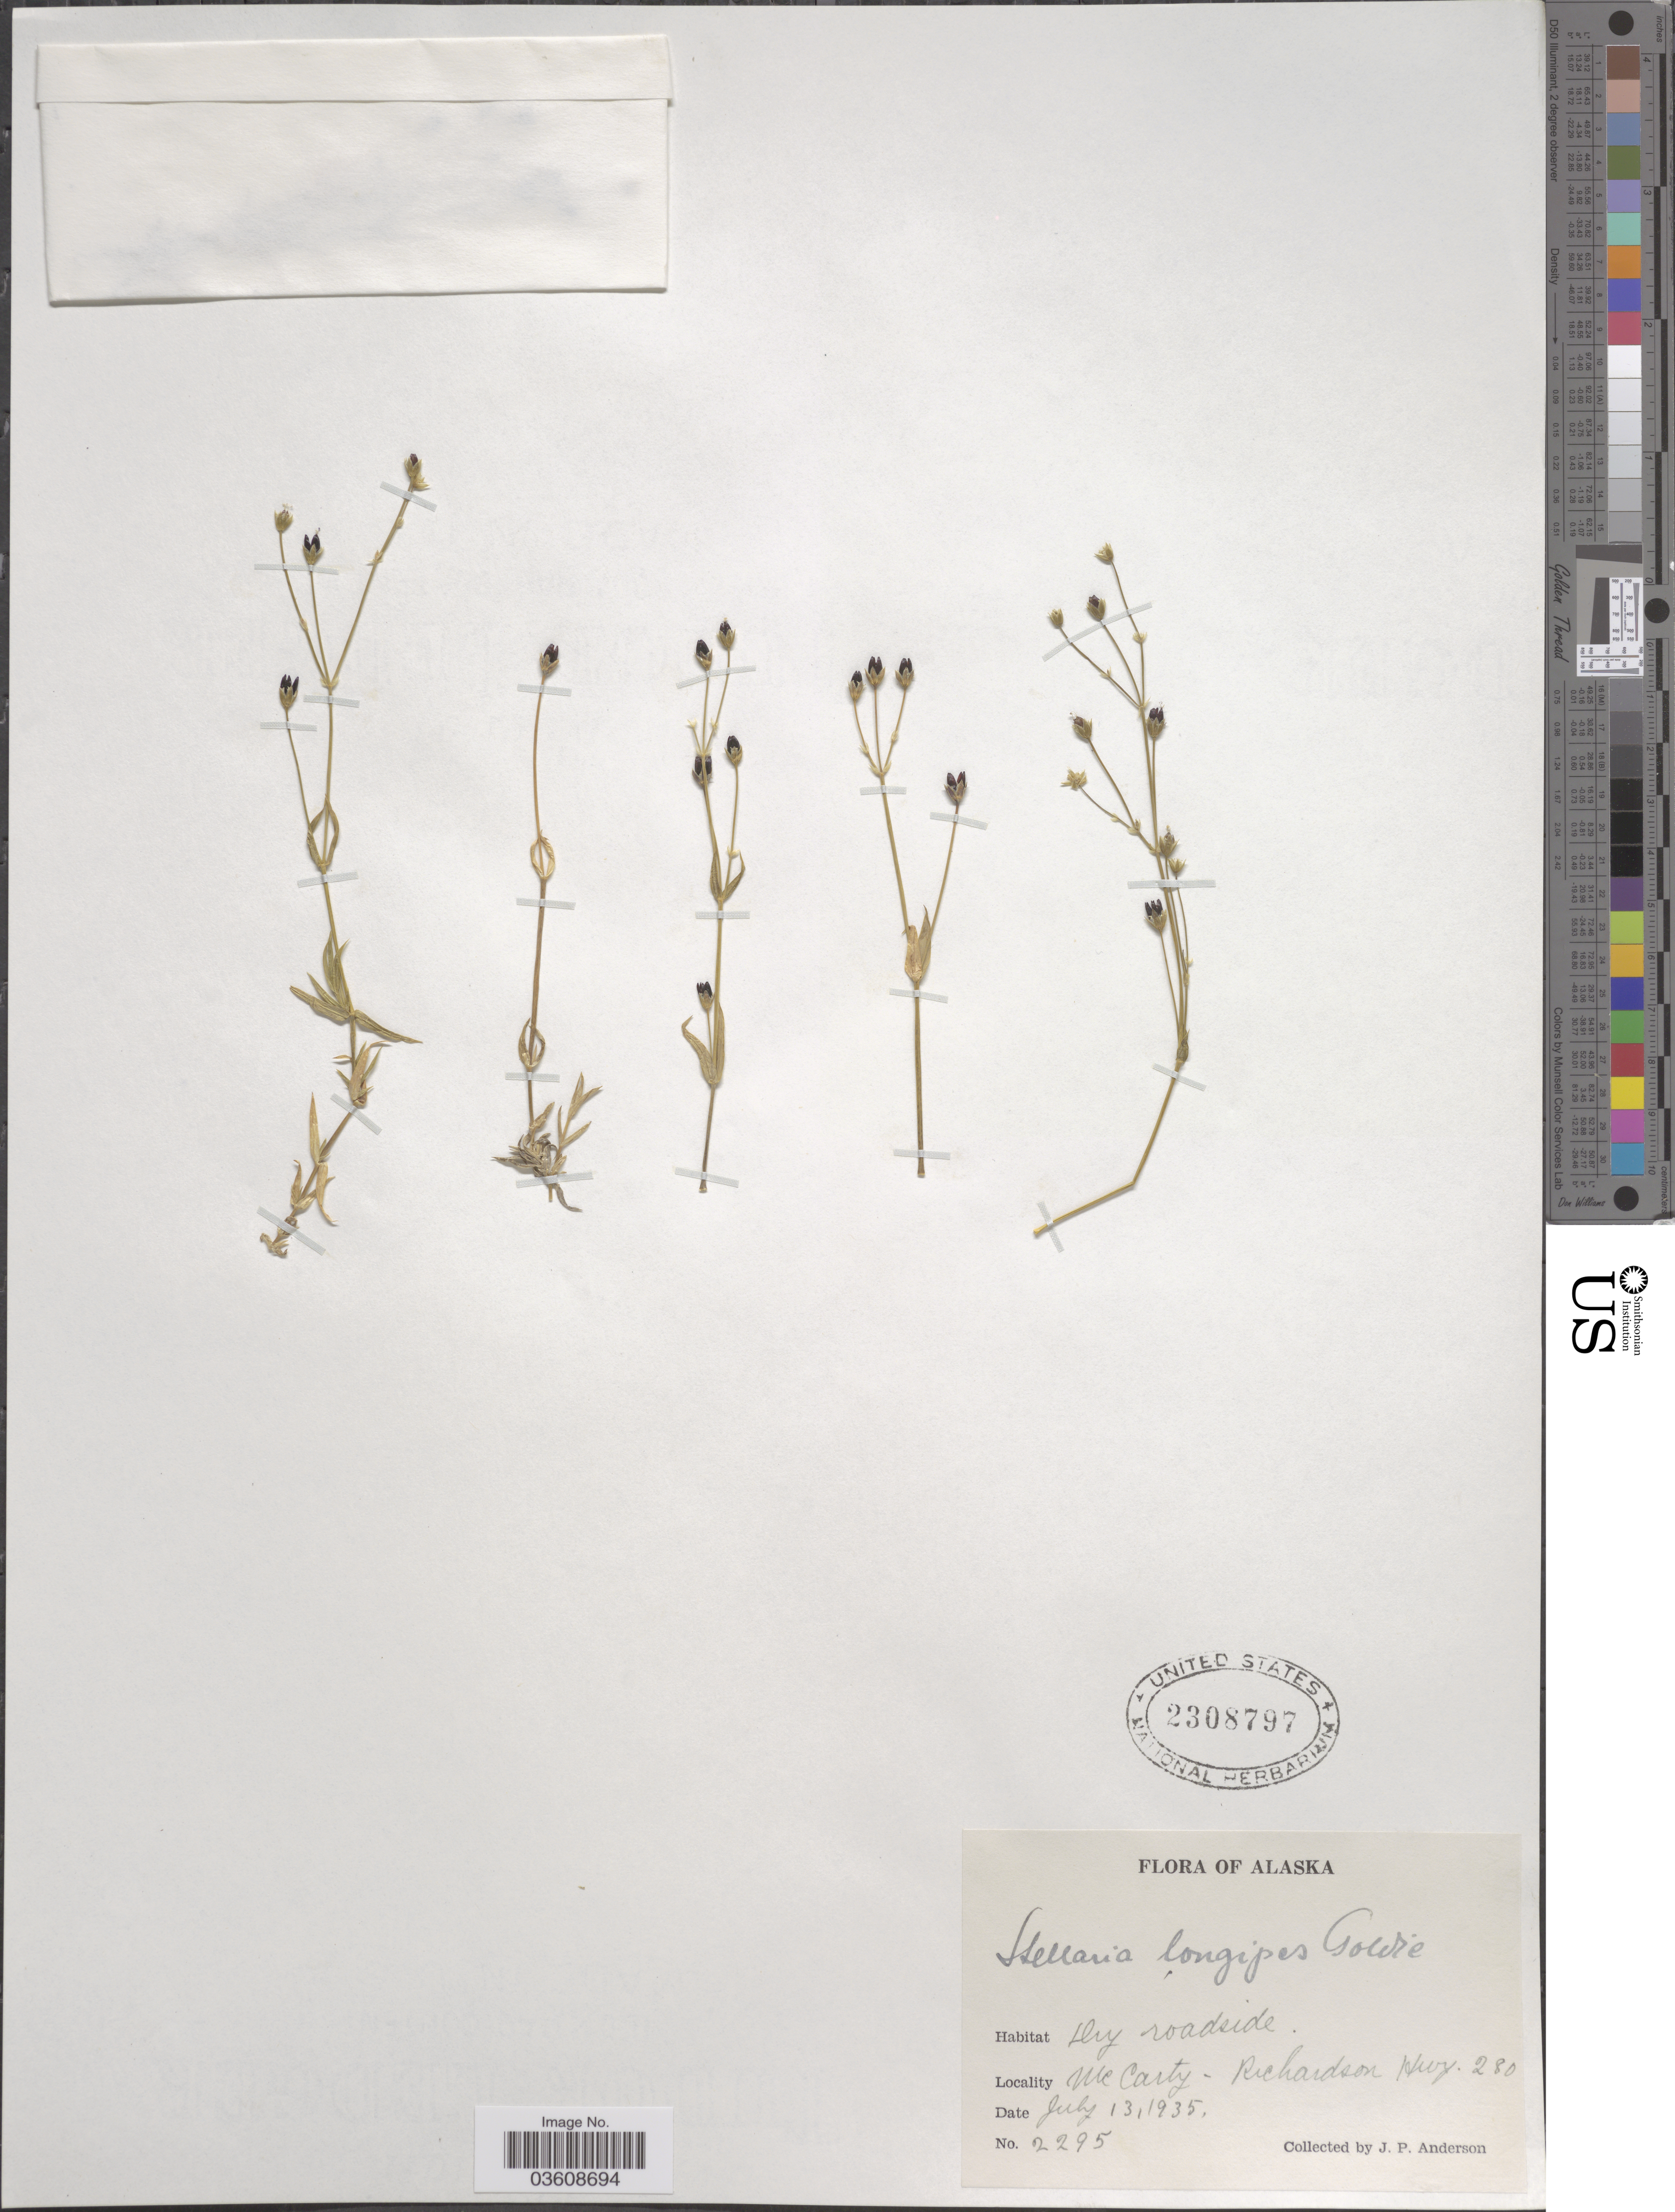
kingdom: Plantae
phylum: Tracheophyta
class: Magnoliopsida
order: Caryophyllales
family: Caryophyllaceae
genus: Stellaria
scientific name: Stellaria longipes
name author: Goldie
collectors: J. P. Anderson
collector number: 2295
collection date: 1935-07-13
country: United States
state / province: Alaska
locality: McCarty-Richardson Hwy. 280.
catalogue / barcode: US 2308797